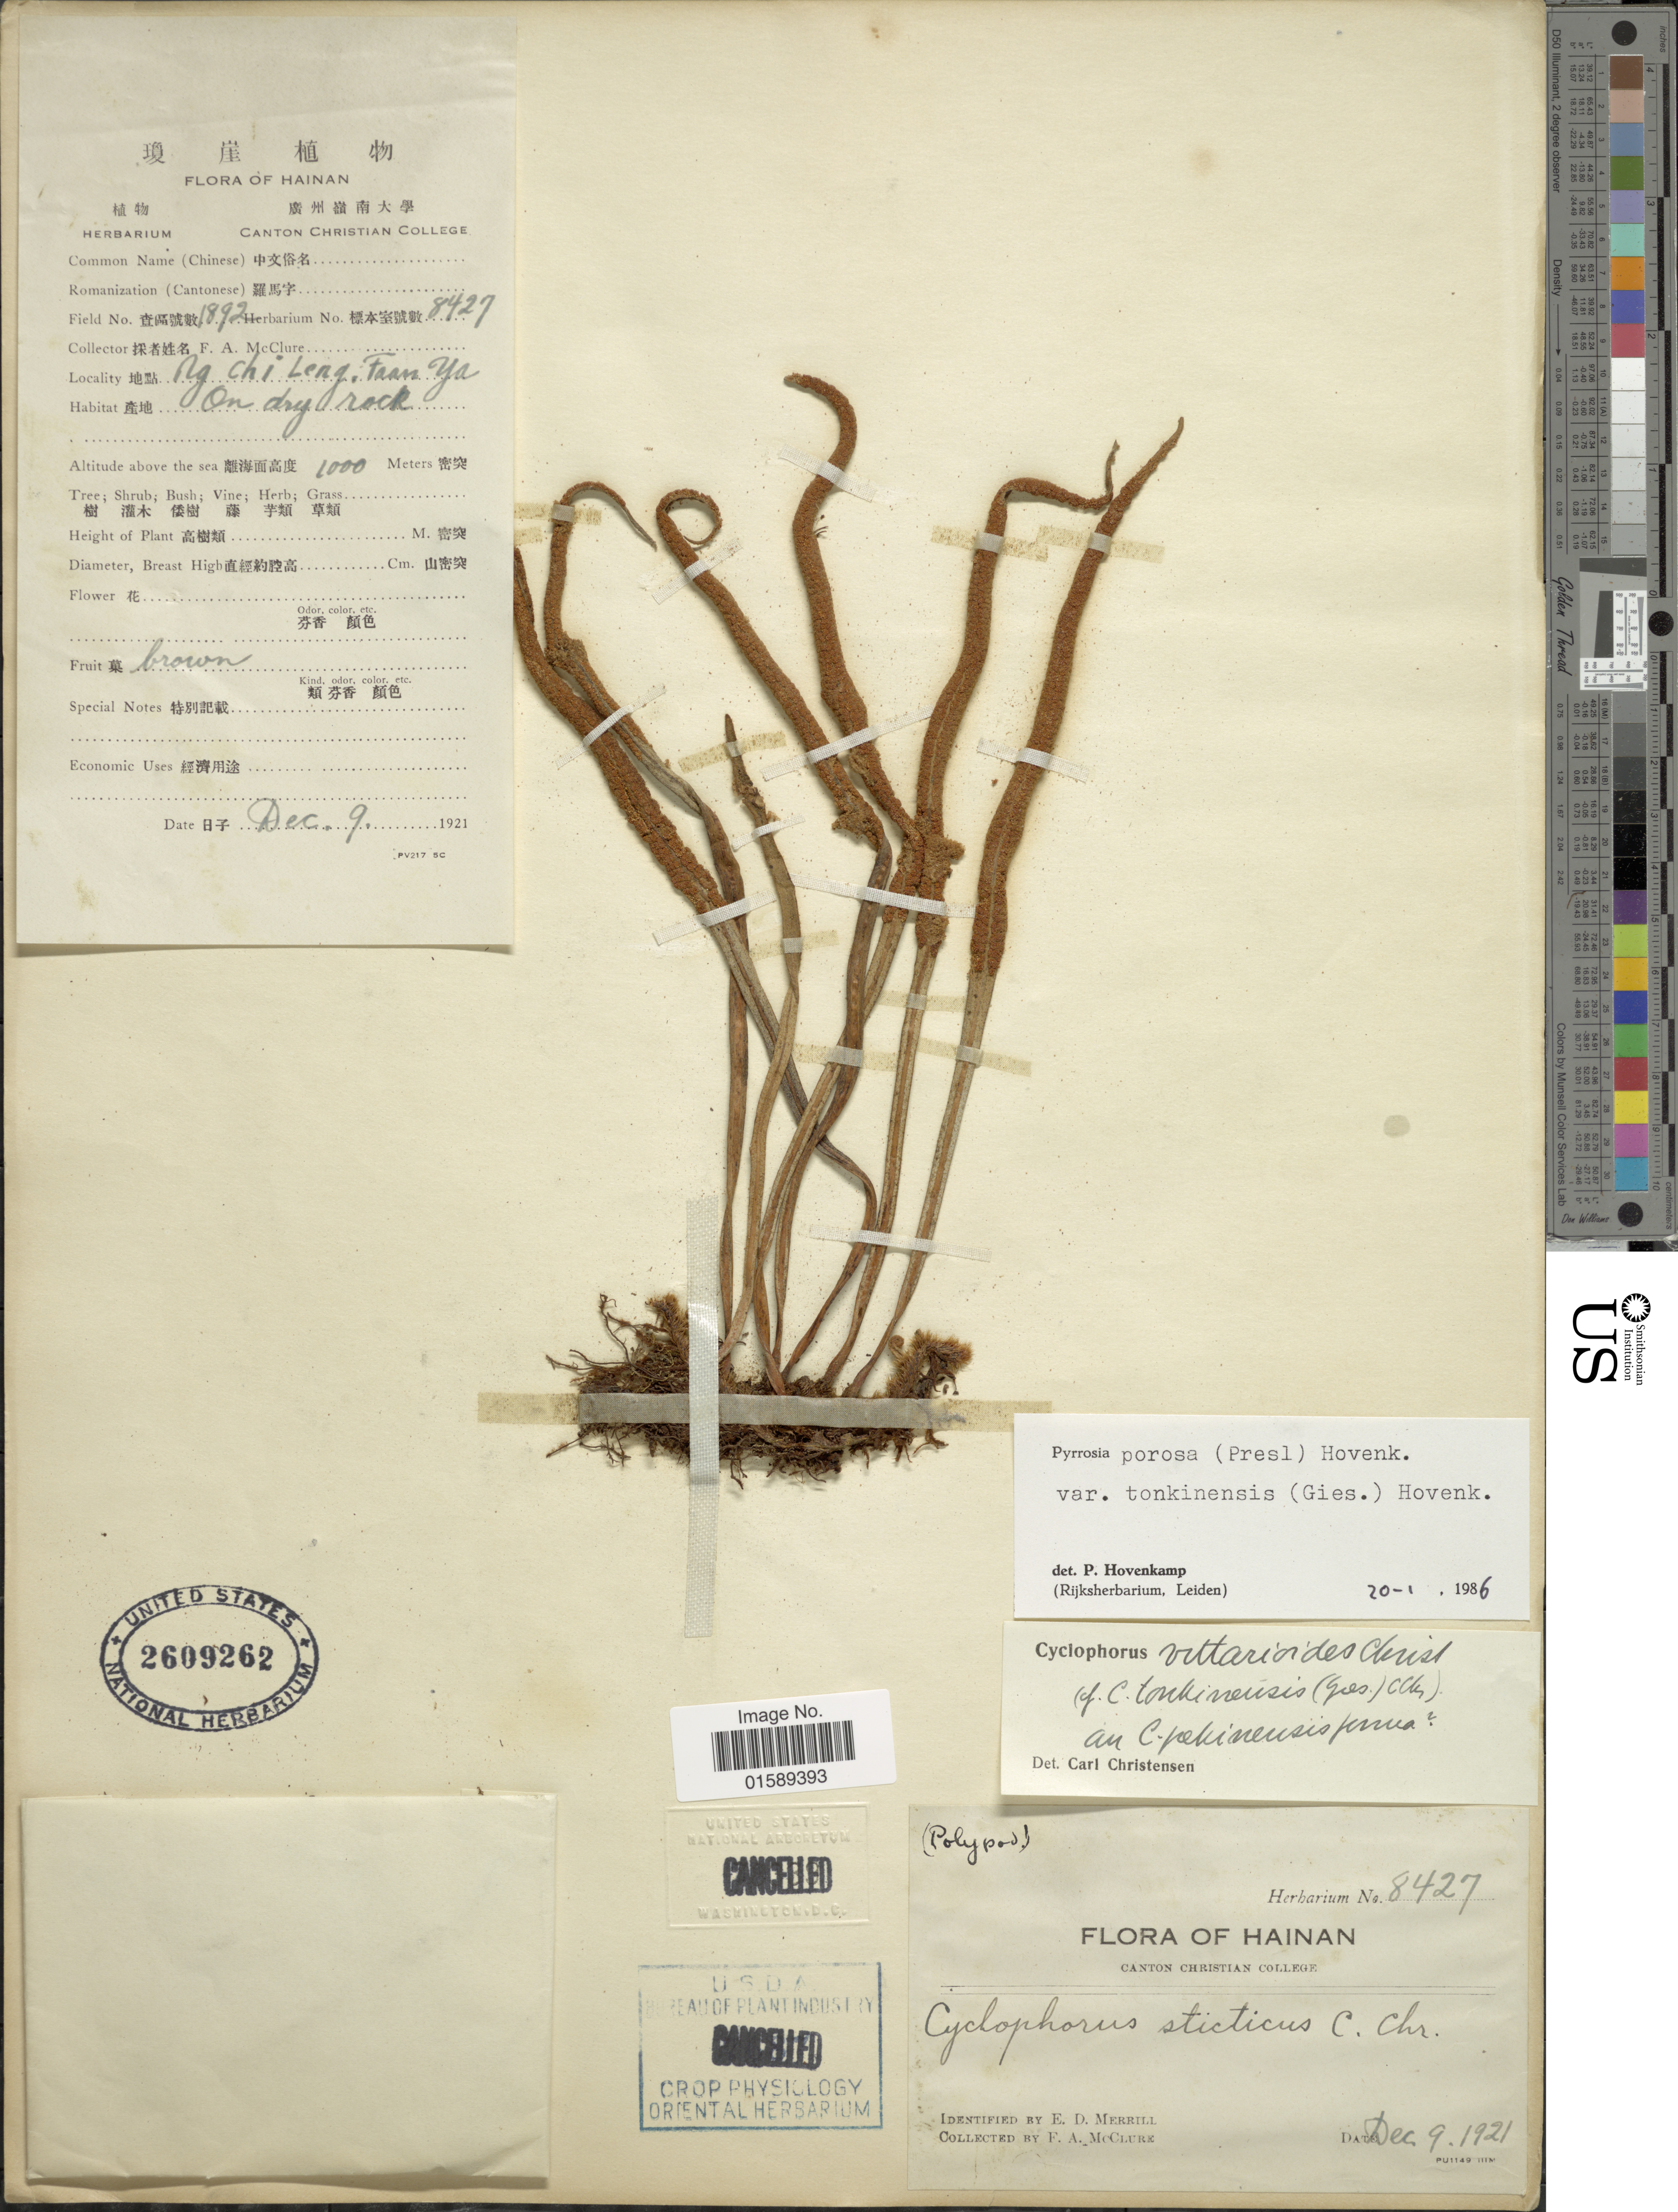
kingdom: Plantae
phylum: Tracheophyta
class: Polypodiopsida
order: Polypodiales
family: Polypodiaceae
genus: Pyrrosia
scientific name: Pyrrosia porosa var. tonkinensis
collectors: F. A. McClure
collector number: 1892/8427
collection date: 1921-12-09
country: China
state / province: Hainan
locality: Hainan, Ng Chi Leng Faan Ya.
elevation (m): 1000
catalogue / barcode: US 2609262